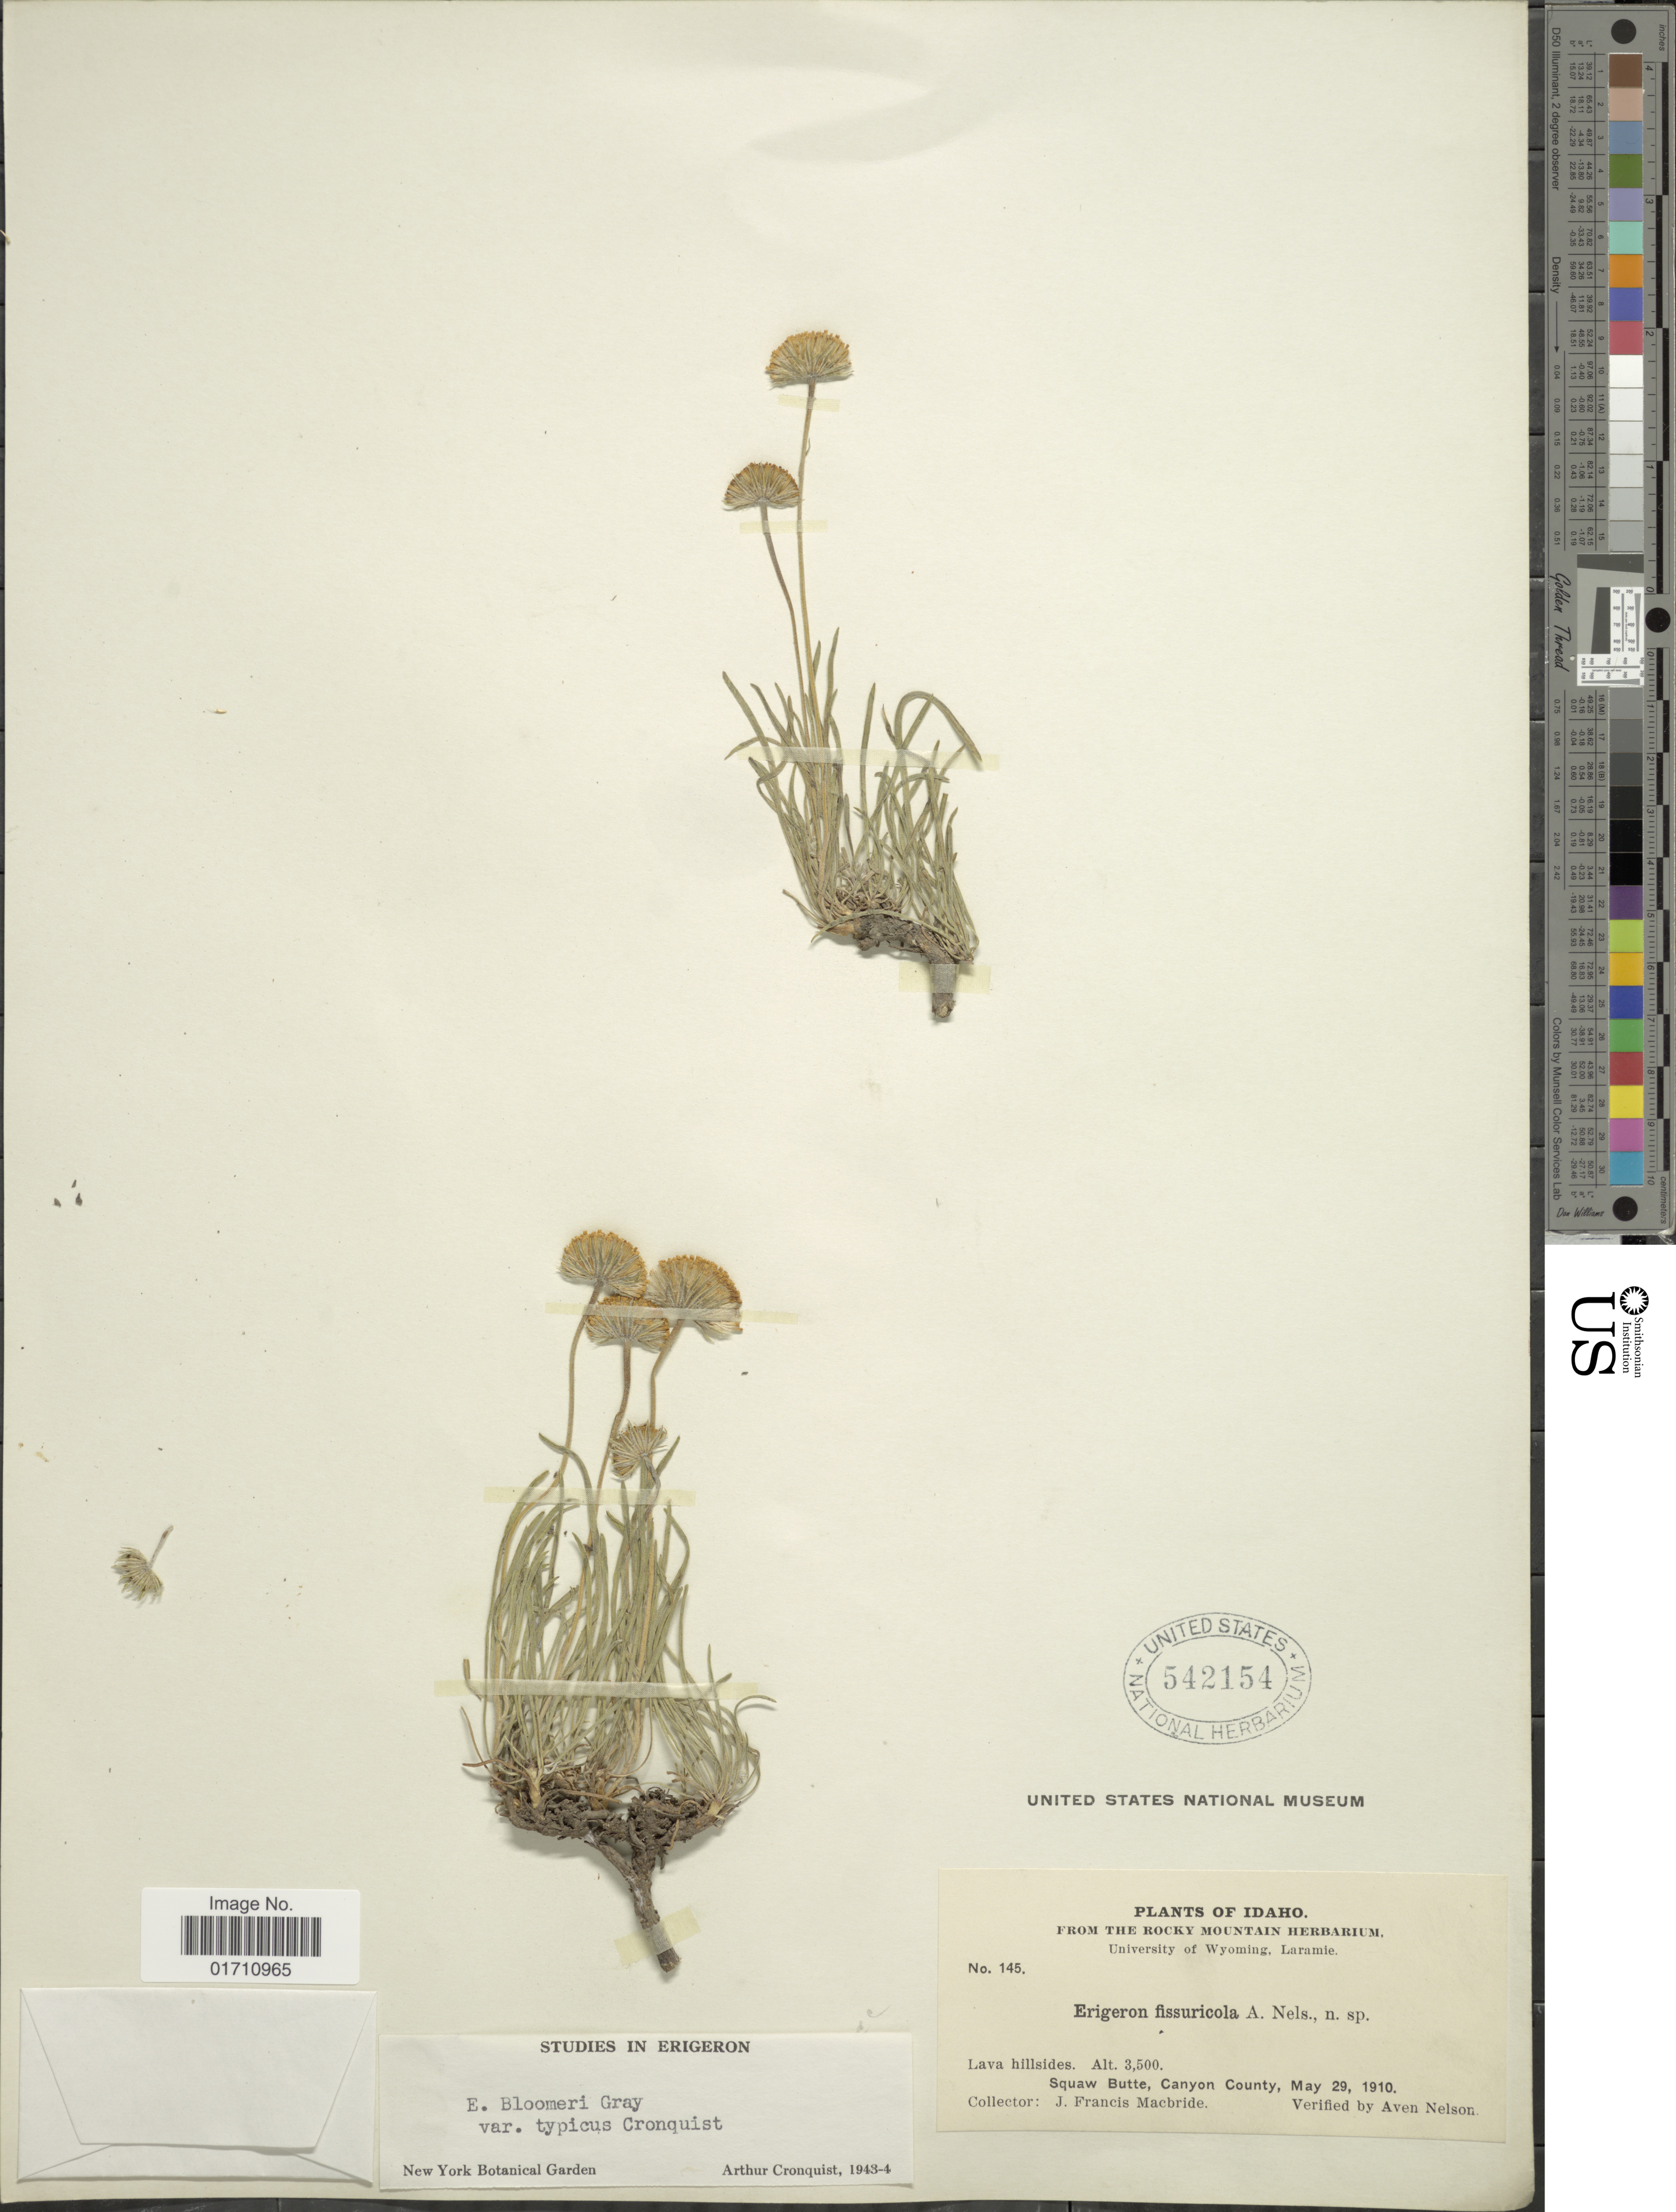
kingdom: Plantae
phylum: Tracheophyta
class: Magnoliopsida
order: Asterales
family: Asteraceae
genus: Erigeron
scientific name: Erigeron bloomeri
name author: A. Gray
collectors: J. F. Macbride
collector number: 145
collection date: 1910-05-29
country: United States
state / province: Idaho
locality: Lava hillsides, Squaw Butte, Canyon County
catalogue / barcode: US 542154